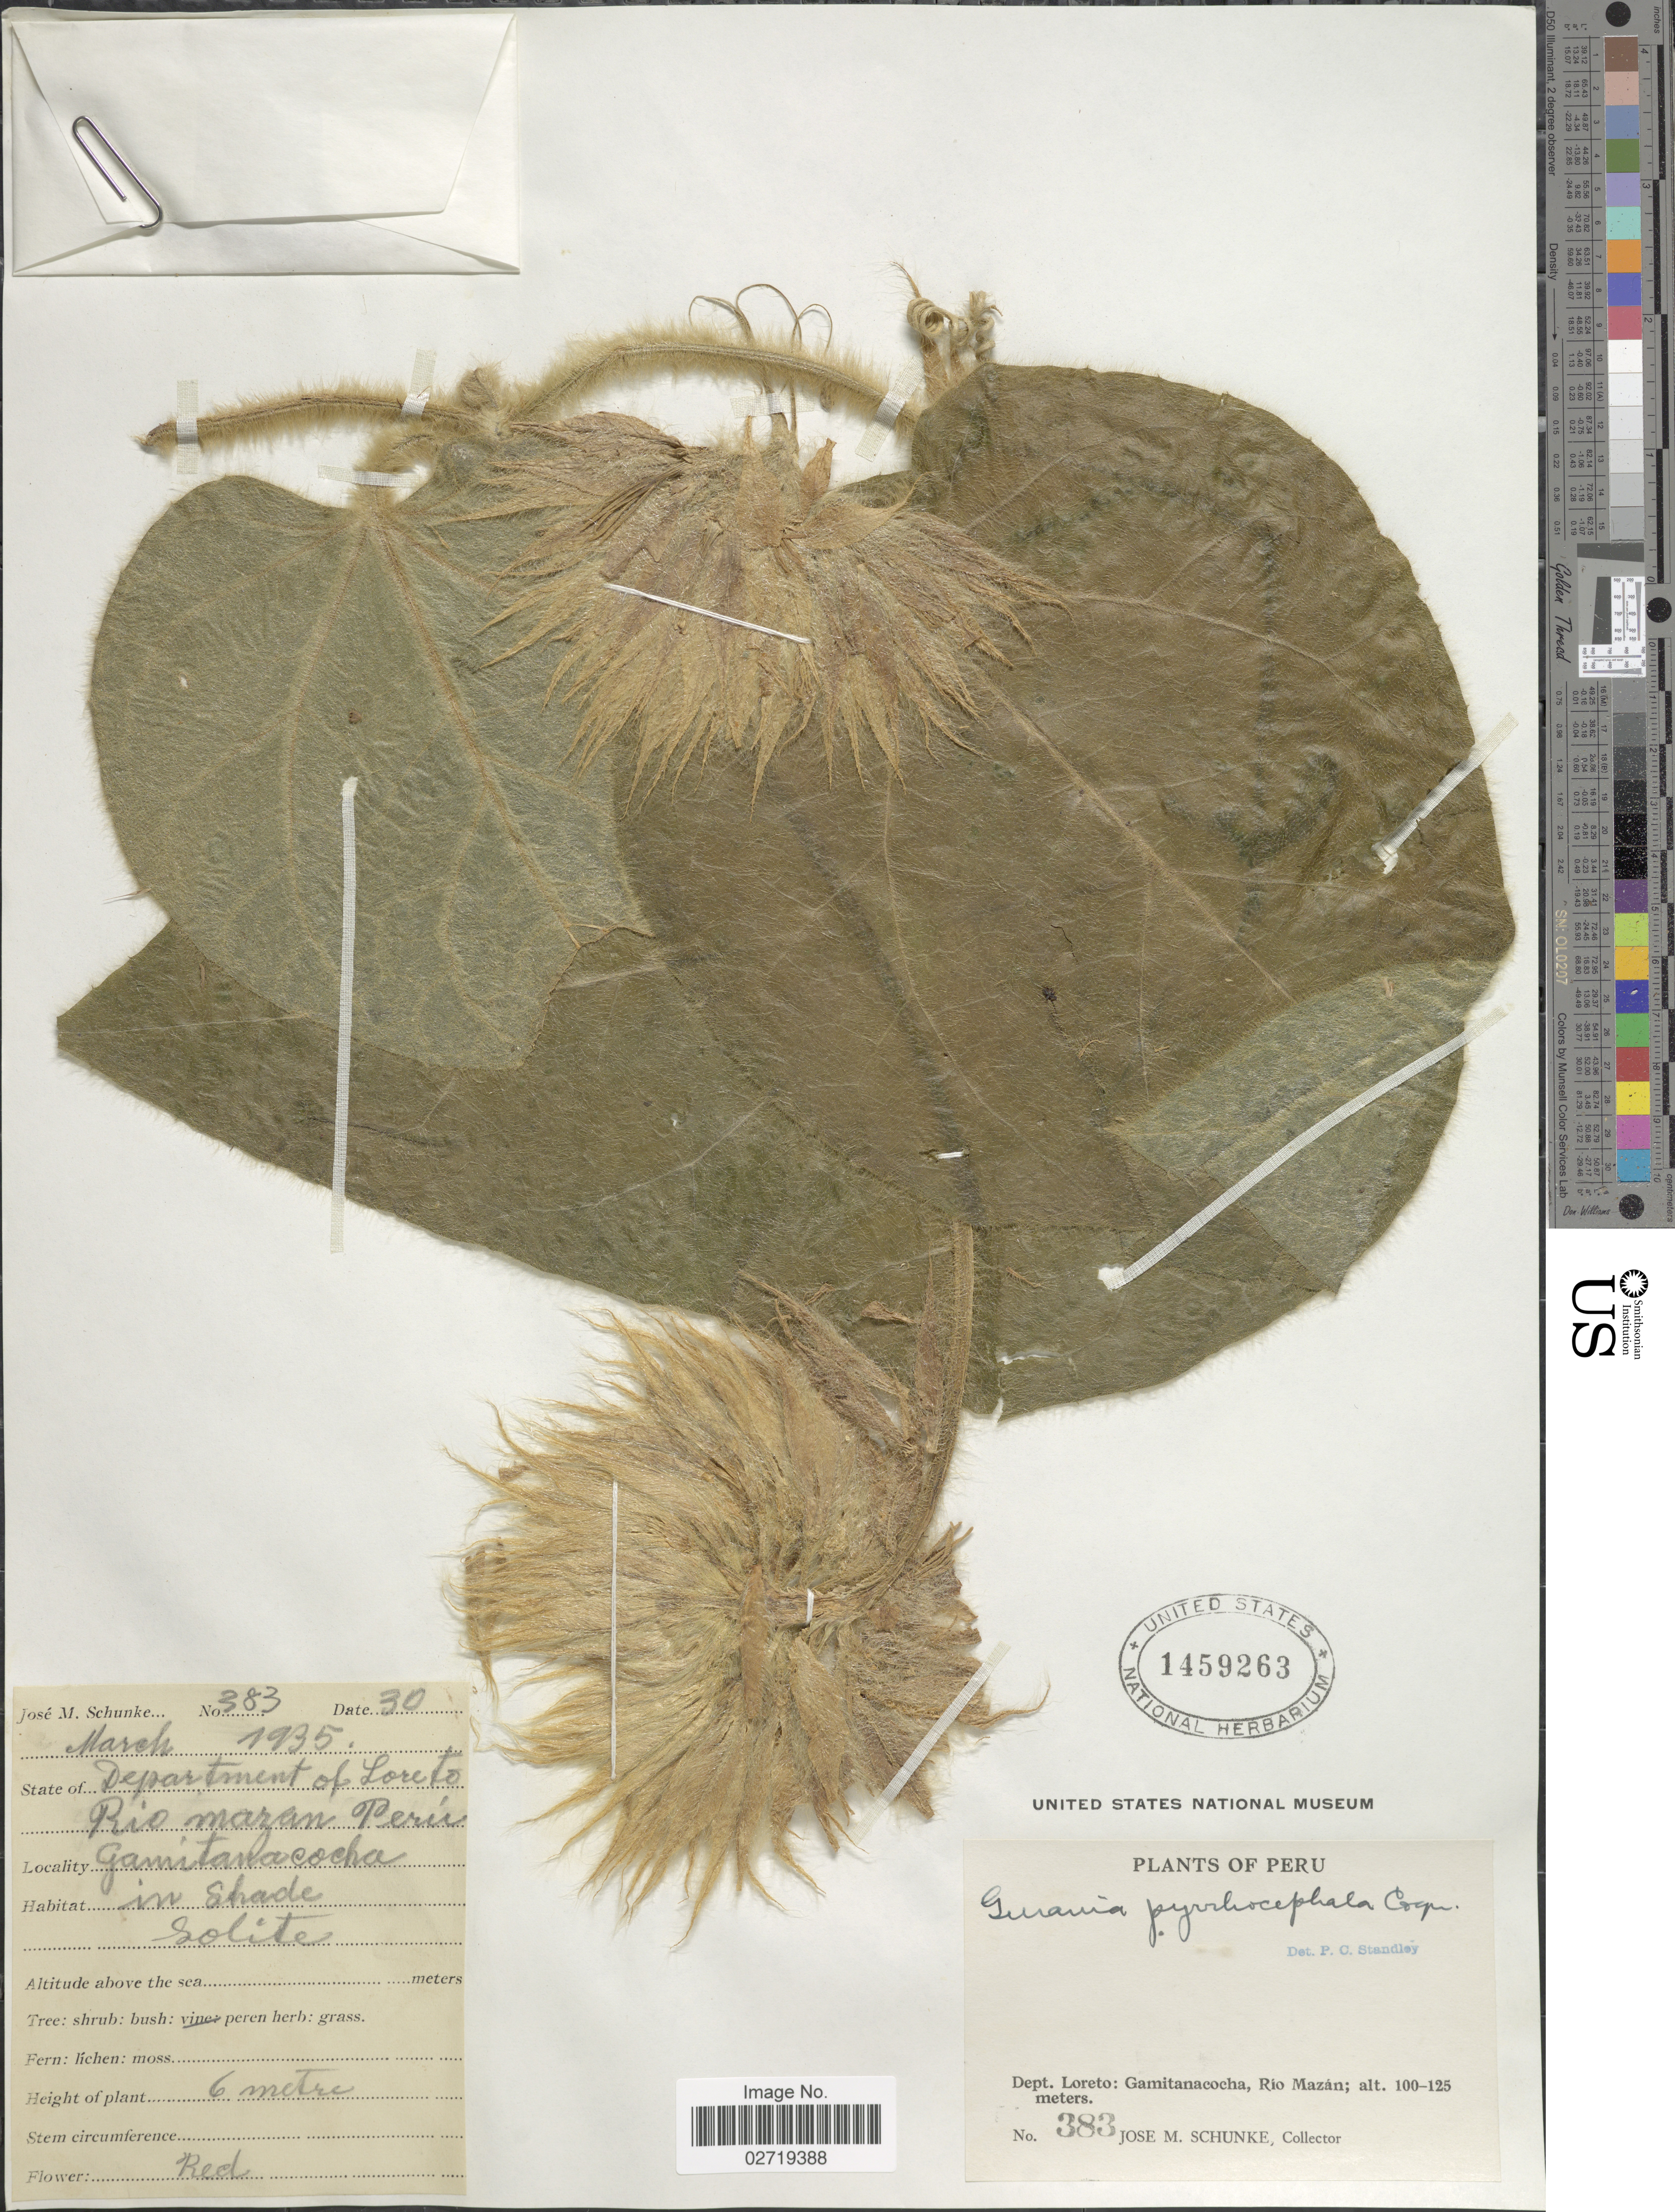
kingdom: Plantae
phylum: Tracheophyta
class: Magnoliopsida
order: Cucurbitales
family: Cucurbitaceae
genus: Gurania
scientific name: Gurania pyrrhocephala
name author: Harms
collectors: J. M. Schunke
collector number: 383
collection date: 1935-03-30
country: Peru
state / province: Loreto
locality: Gamitanacocha, Rio Mazán.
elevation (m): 100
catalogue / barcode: US 1459263